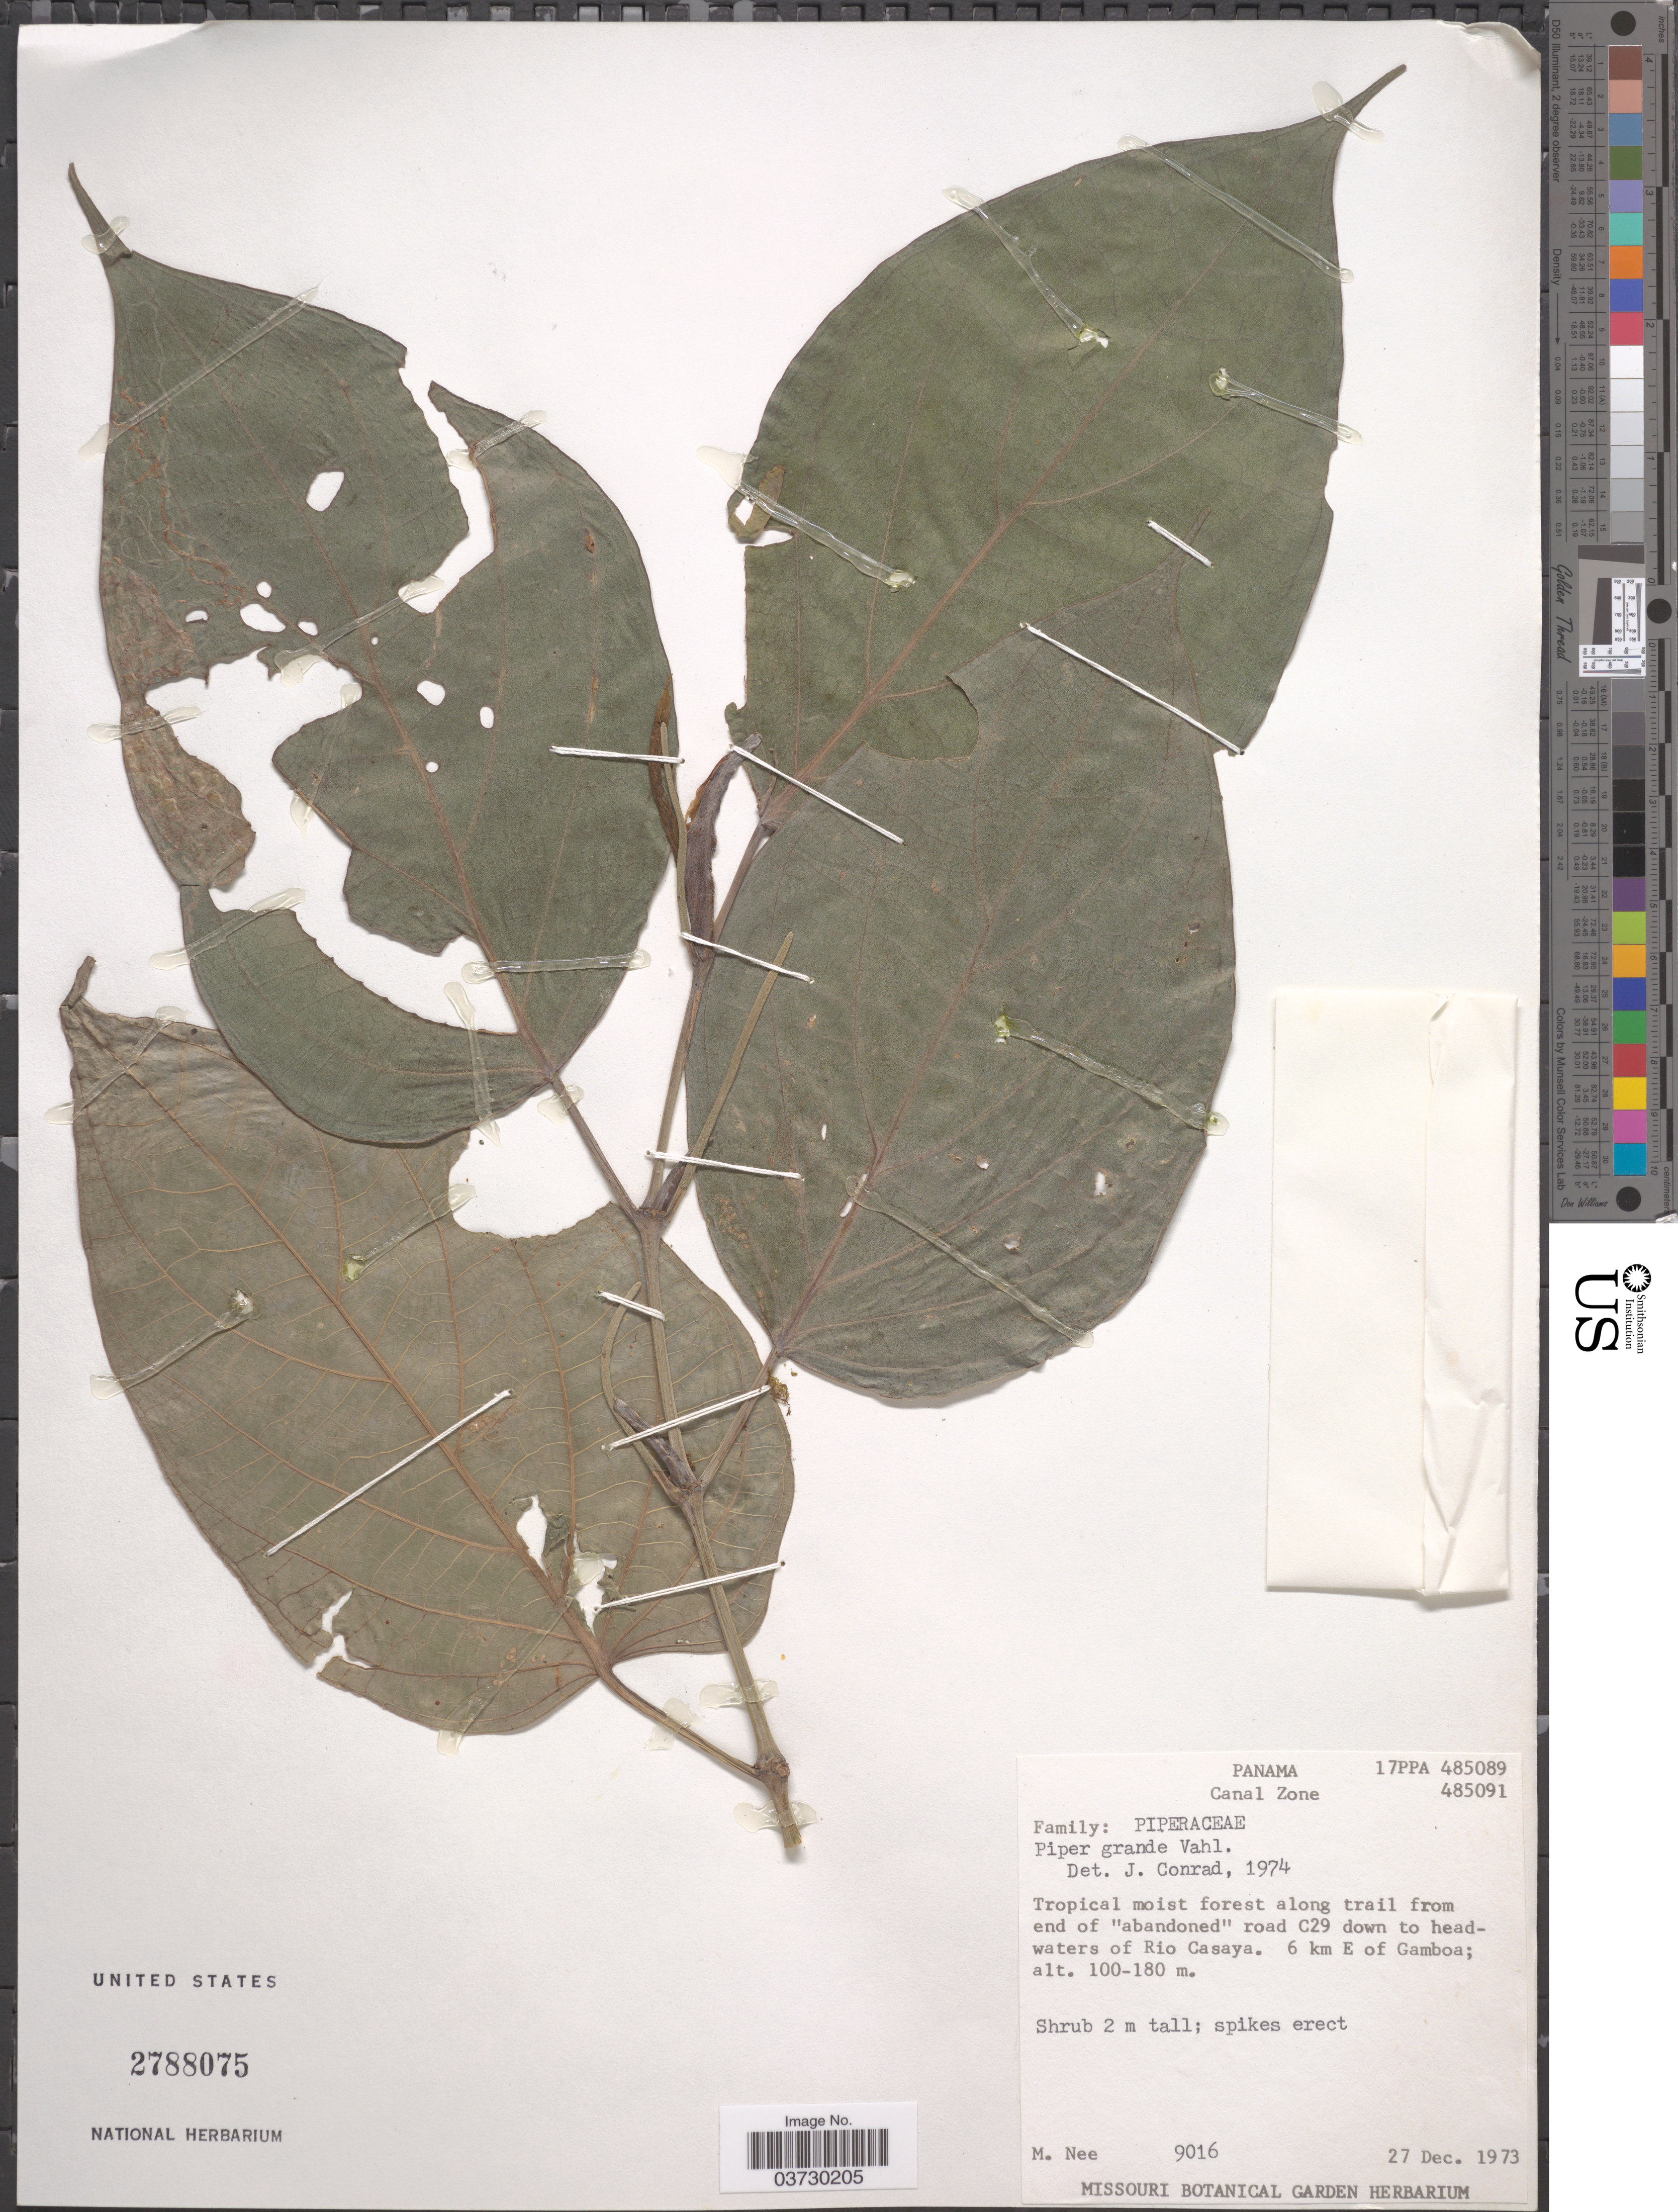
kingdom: Plantae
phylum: Tracheophyta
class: Magnoliopsida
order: Piperales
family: Piperaceae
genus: Piper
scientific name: Piper grande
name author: Vahl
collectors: M. Nee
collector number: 9016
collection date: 1973-12-27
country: Panama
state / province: Colón / Panamá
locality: Canal Zone. Tropical moist forest along trail from end of "äbandoned" road C29 down to headwaters of Rio Casaya. 6 km E of Gamboa.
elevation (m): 100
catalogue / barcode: US 2788075